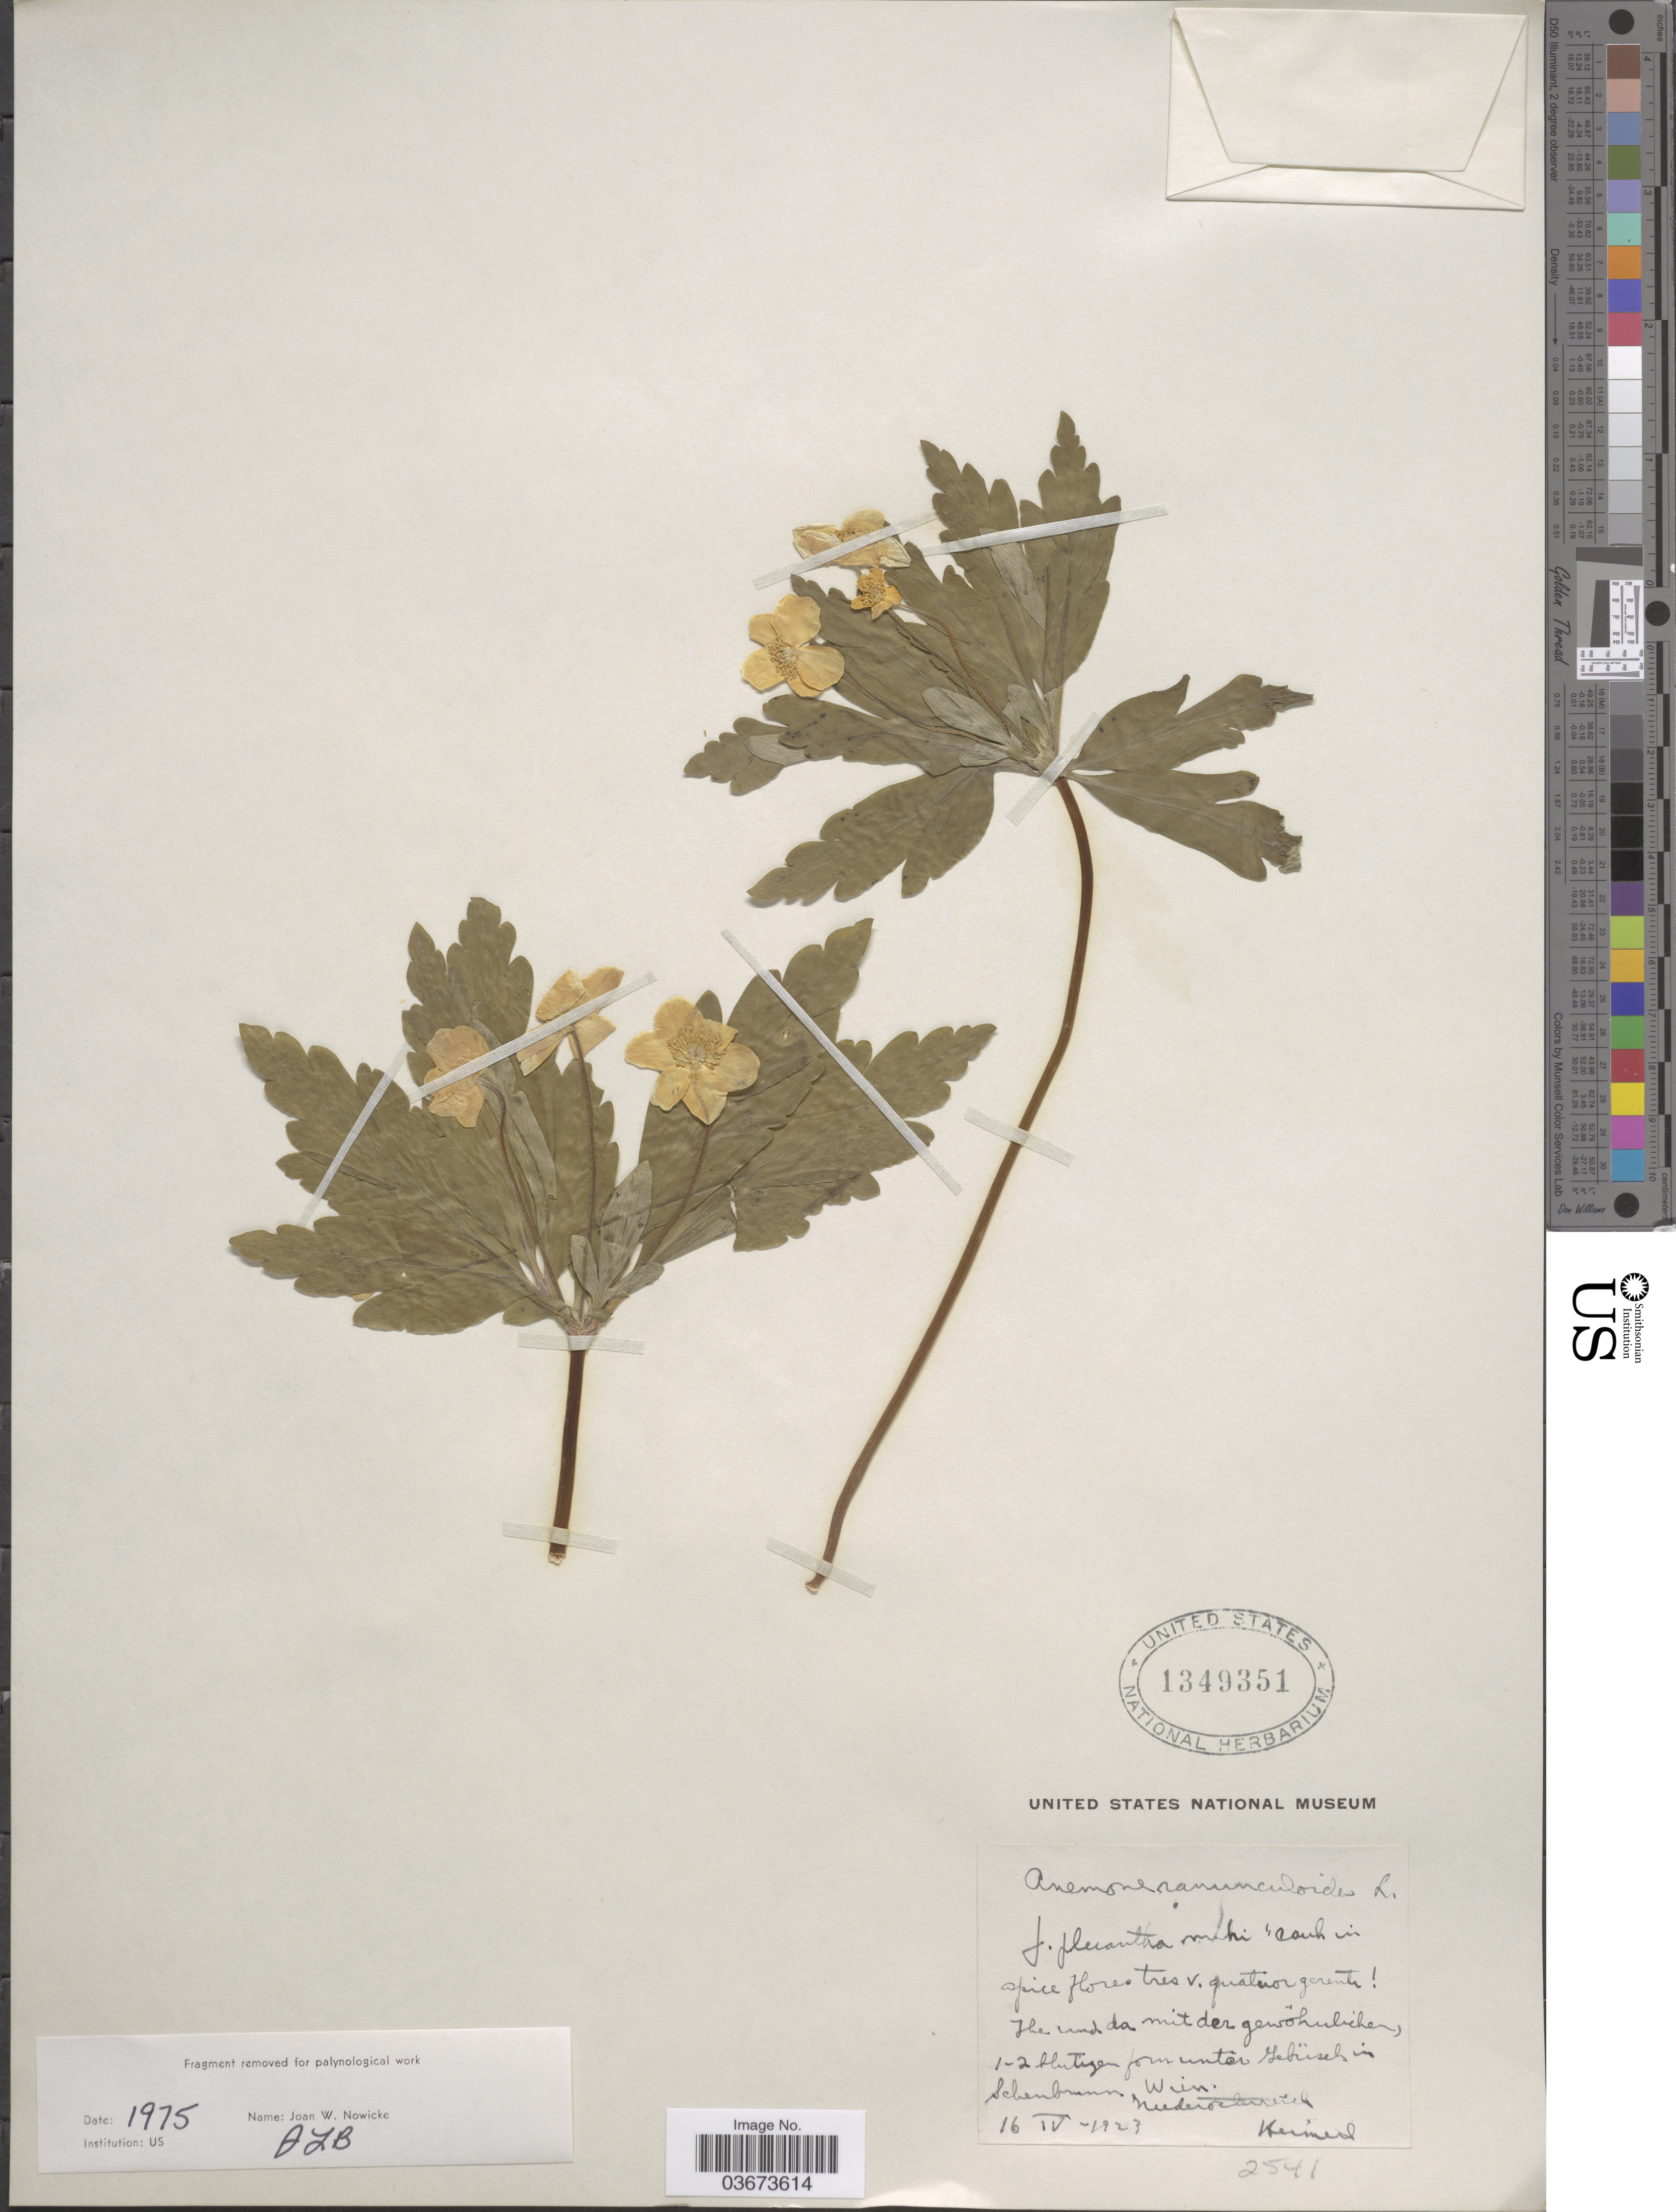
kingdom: Plantae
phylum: Tracheophyta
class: Magnoliopsida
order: Ranunculales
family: Ranunculaceae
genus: Anemone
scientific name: Anemone ranunculoides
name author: L.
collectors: Heimerl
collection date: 1923-04-16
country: Austria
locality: Schenbrunn, Wien. Niederosterreich.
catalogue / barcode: US 1349351